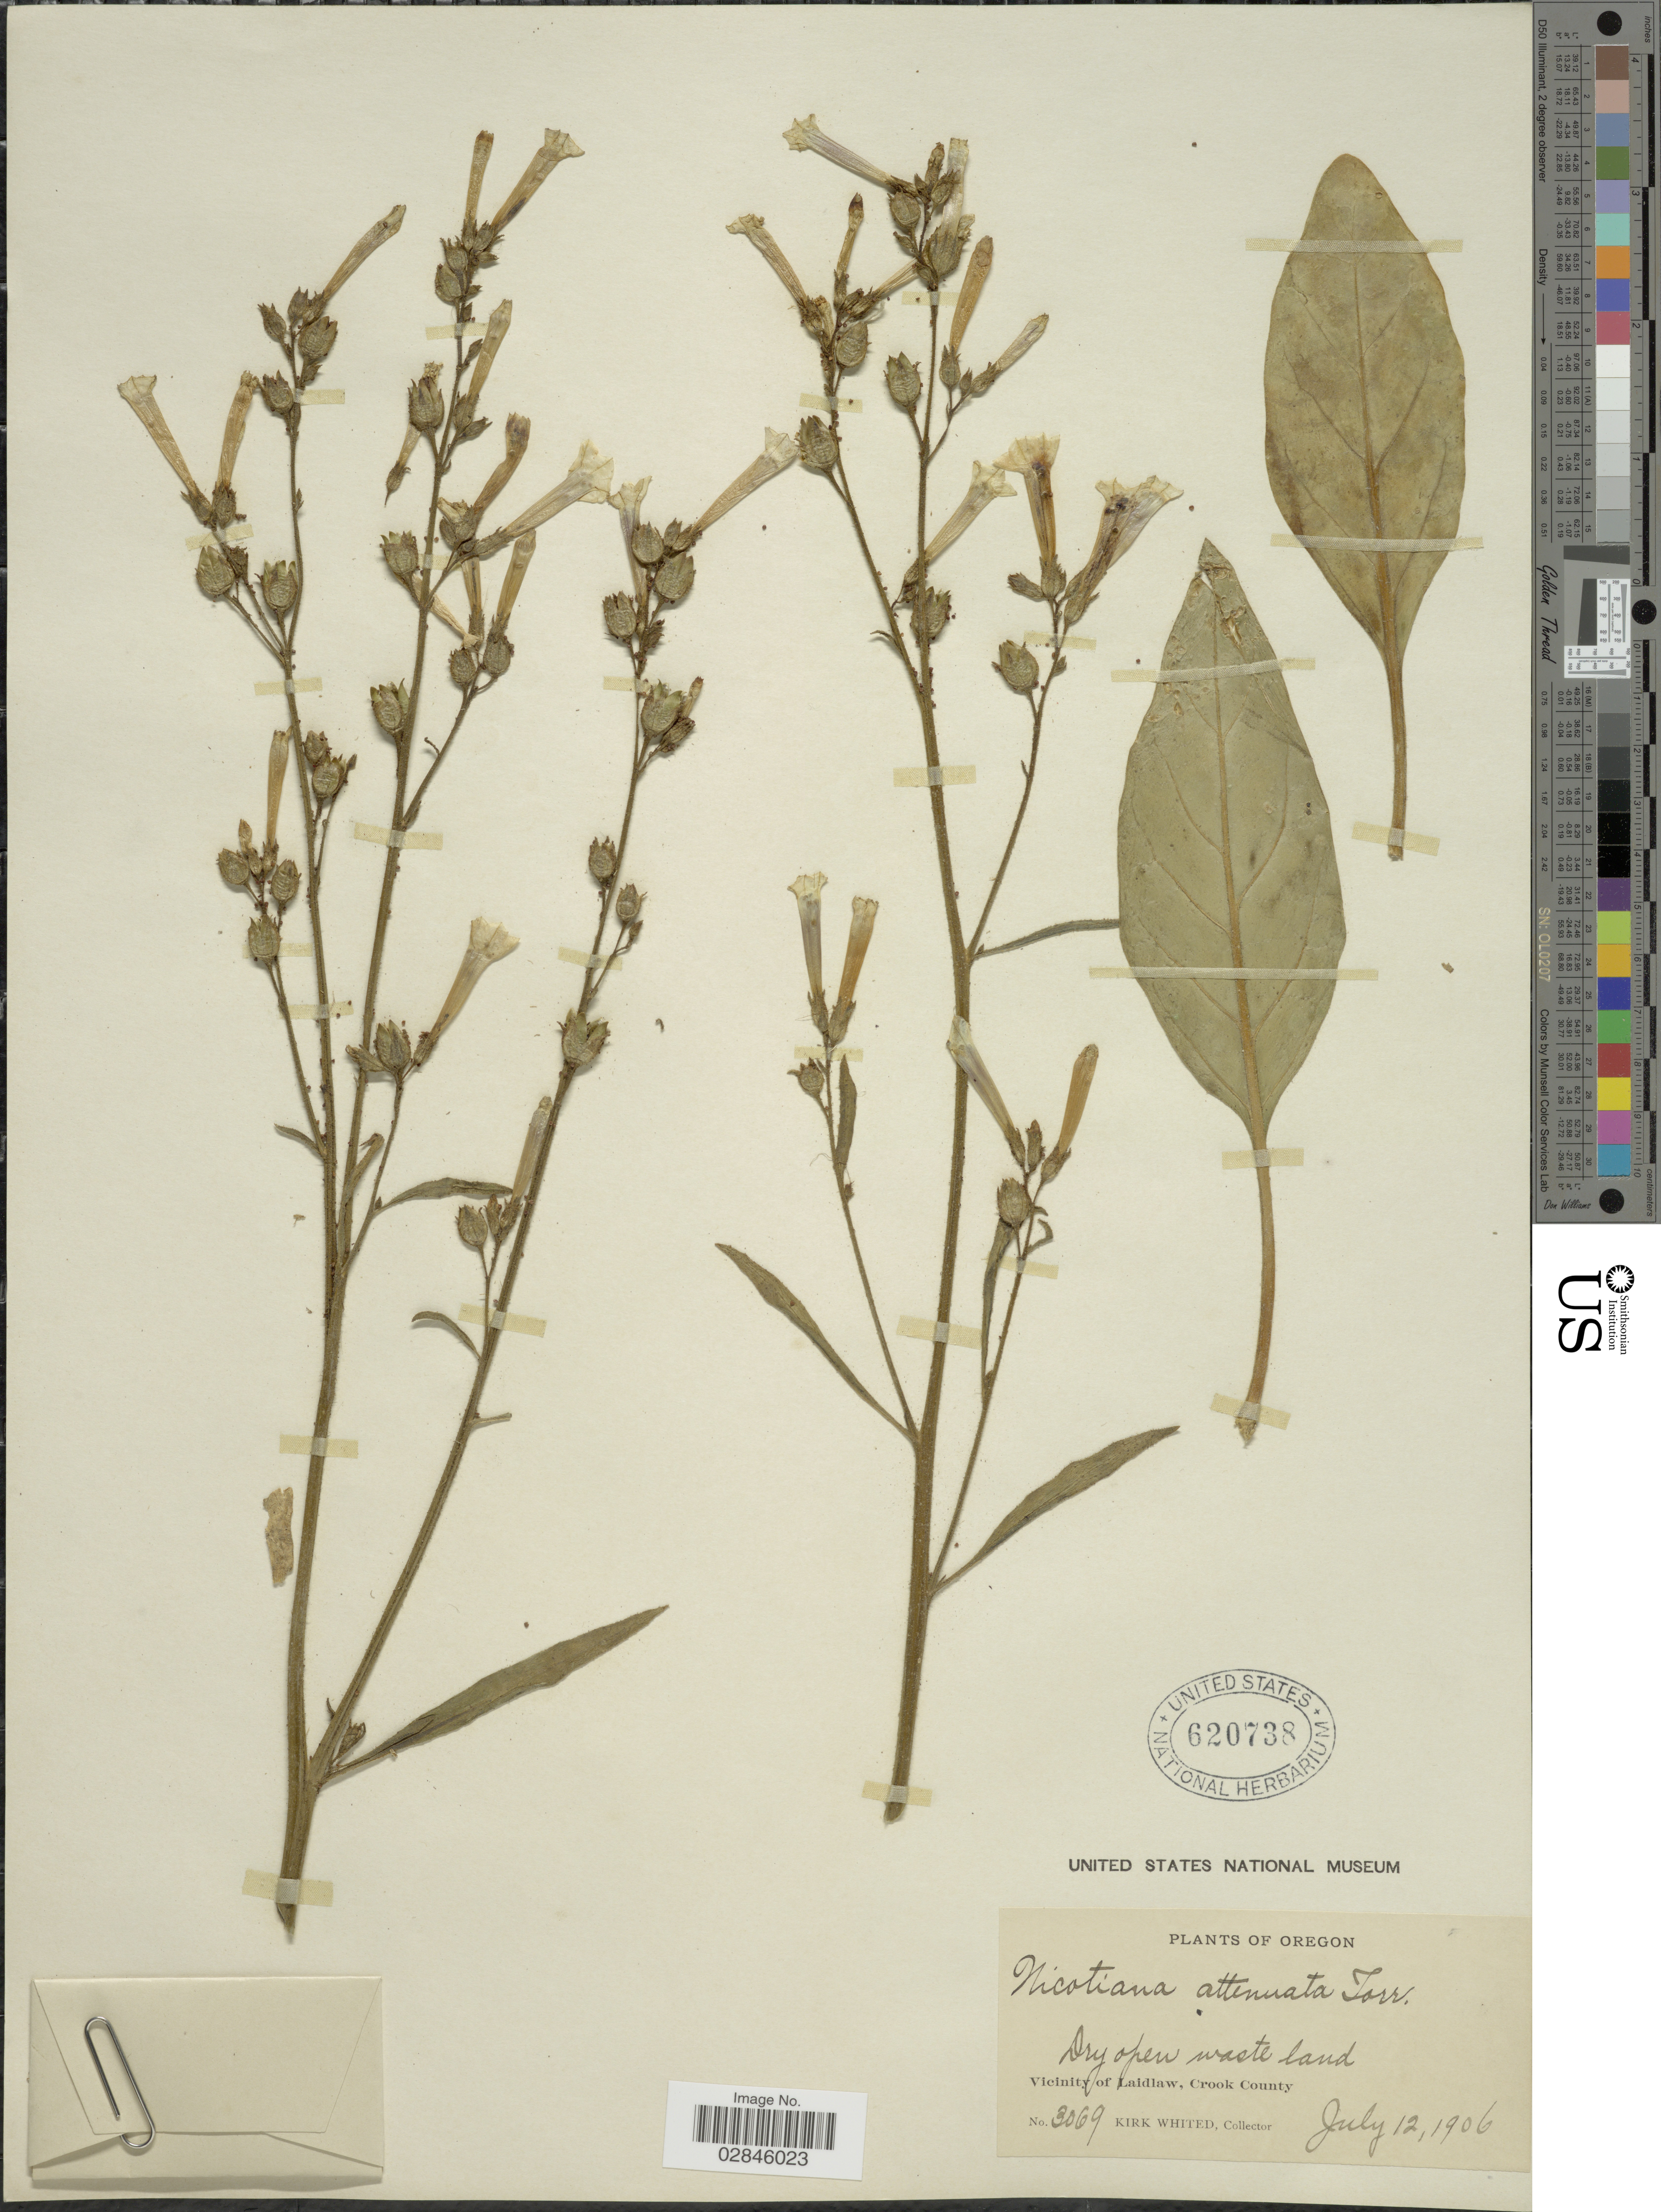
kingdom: Plantae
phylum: Tracheophyta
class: Magnoliopsida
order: Solanales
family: Solanaceae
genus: Nicotiana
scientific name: Nicotiana attenuata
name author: Torr. ex S. Watson in C. King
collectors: K. Whited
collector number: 3069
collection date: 1906-07-12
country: United States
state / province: Oregon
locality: Vicinity of Laidlaw, Crook County.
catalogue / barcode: US 620738